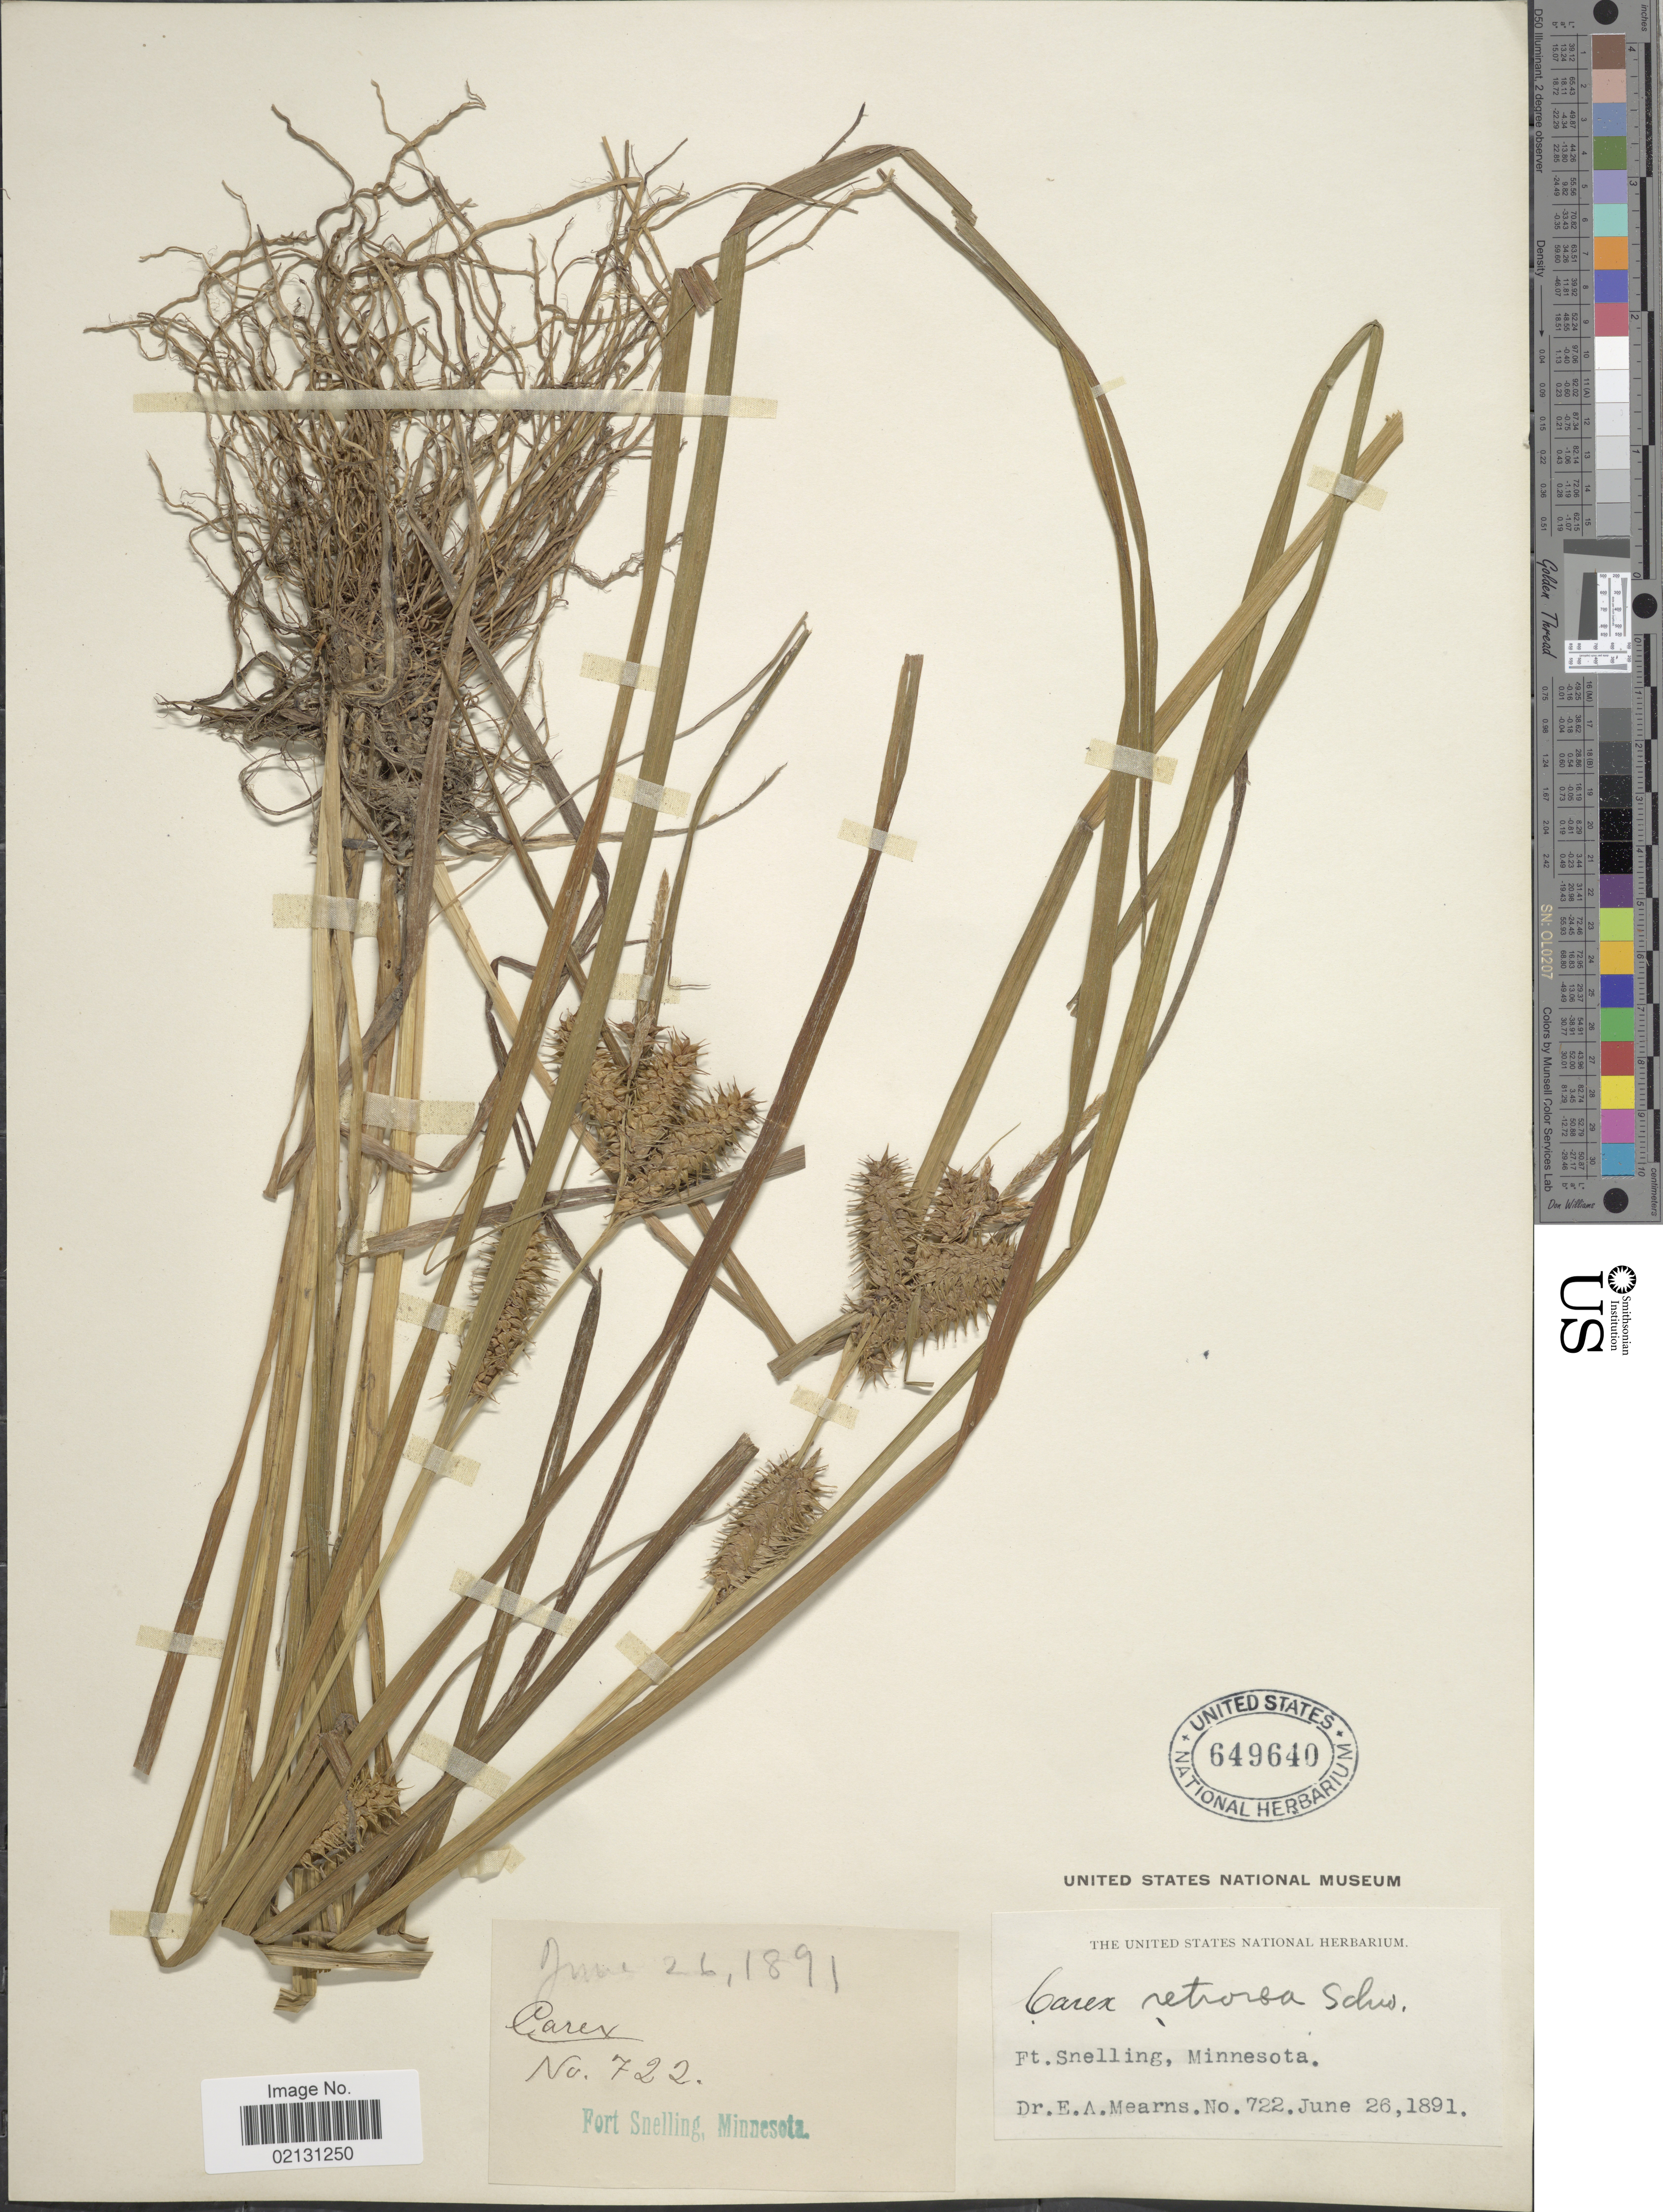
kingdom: Plantae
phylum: Tracheophyta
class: Liliopsida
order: Poales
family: Cyperaceae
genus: Carex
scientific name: Carex retrorsa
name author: Schwein.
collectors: E. A. Mearns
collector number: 722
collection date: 1891-06-26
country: United States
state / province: Minnesota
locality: Fort Snelling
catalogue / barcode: US 649640